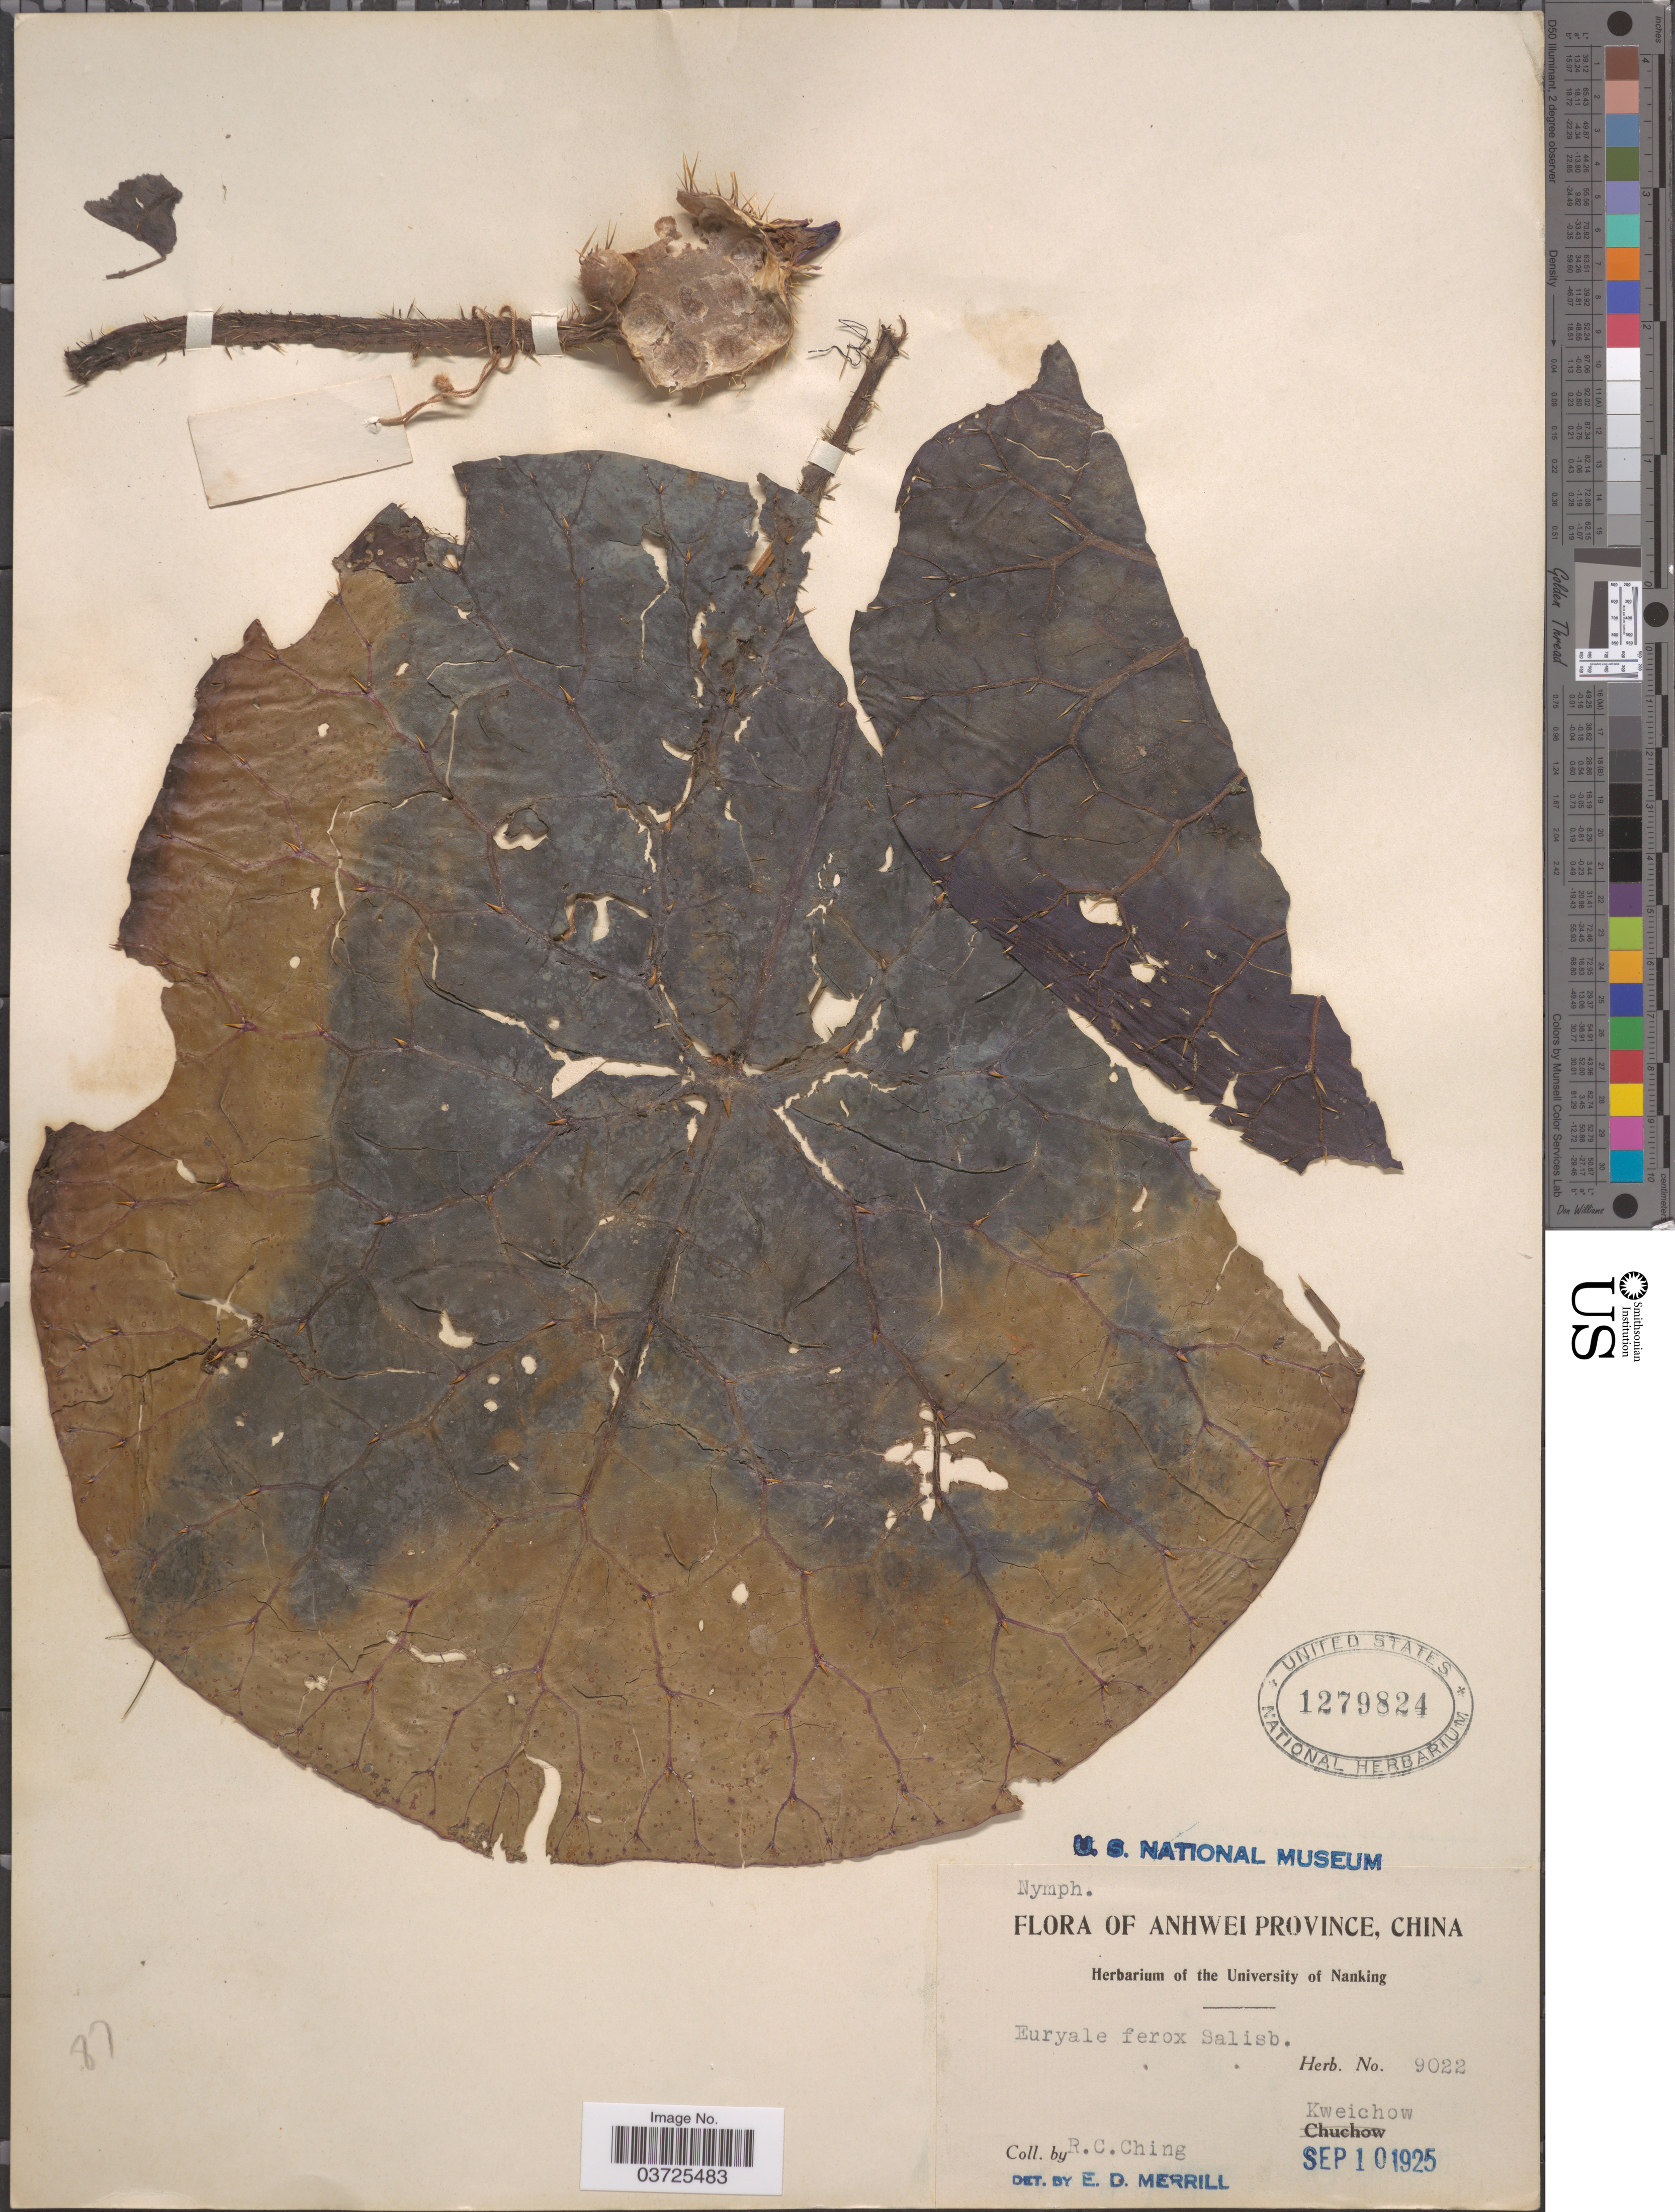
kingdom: Plantae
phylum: Tracheophyta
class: Magnoliopsida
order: Nymphaeales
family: Nymphaeaceae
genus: Euryale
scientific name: Euryale ferox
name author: Salisb.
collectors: R. C. Ching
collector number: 9022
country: China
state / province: Anhui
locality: Anhwei Province. Kweichow.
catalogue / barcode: US 1279824